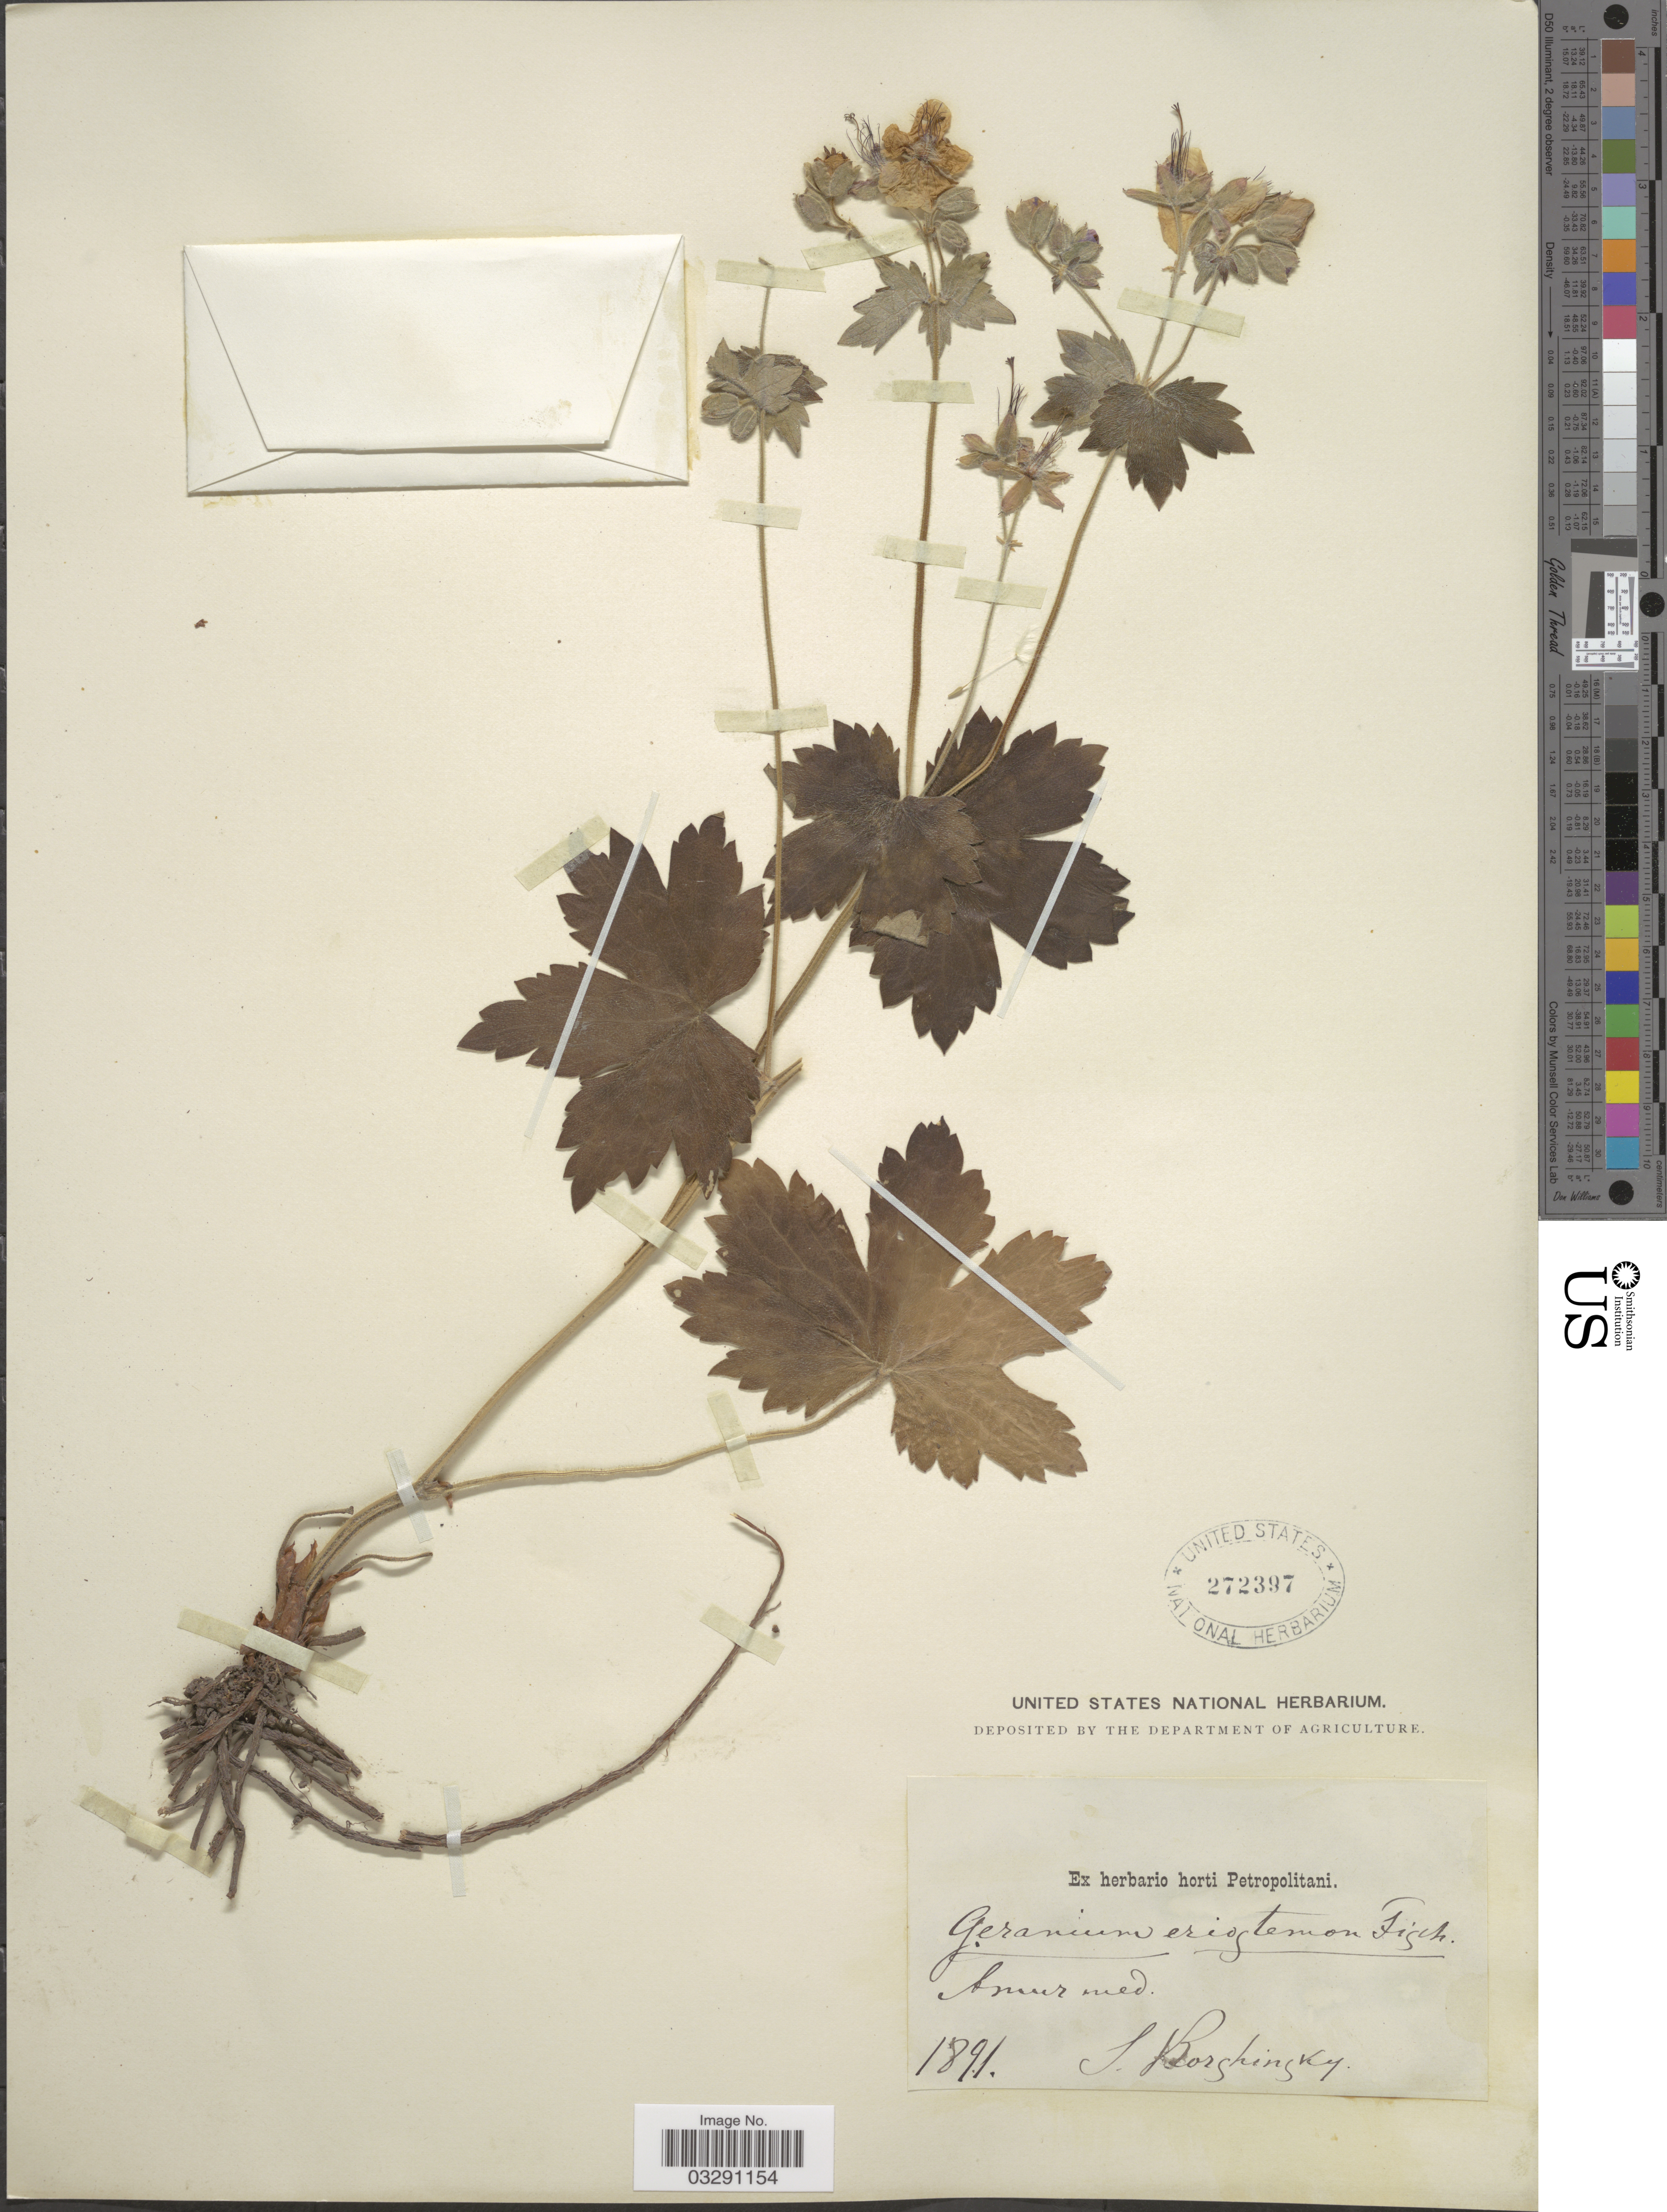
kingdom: Plantae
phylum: Tracheophyta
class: Magnoliopsida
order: Geraniales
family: Geraniaceae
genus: Geranium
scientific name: Geranium eriostemon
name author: Fisch. ex DC.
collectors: S. I. Korshinsky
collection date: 1891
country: Russian Federation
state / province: Amur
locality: Amur med.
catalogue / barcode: US 272397